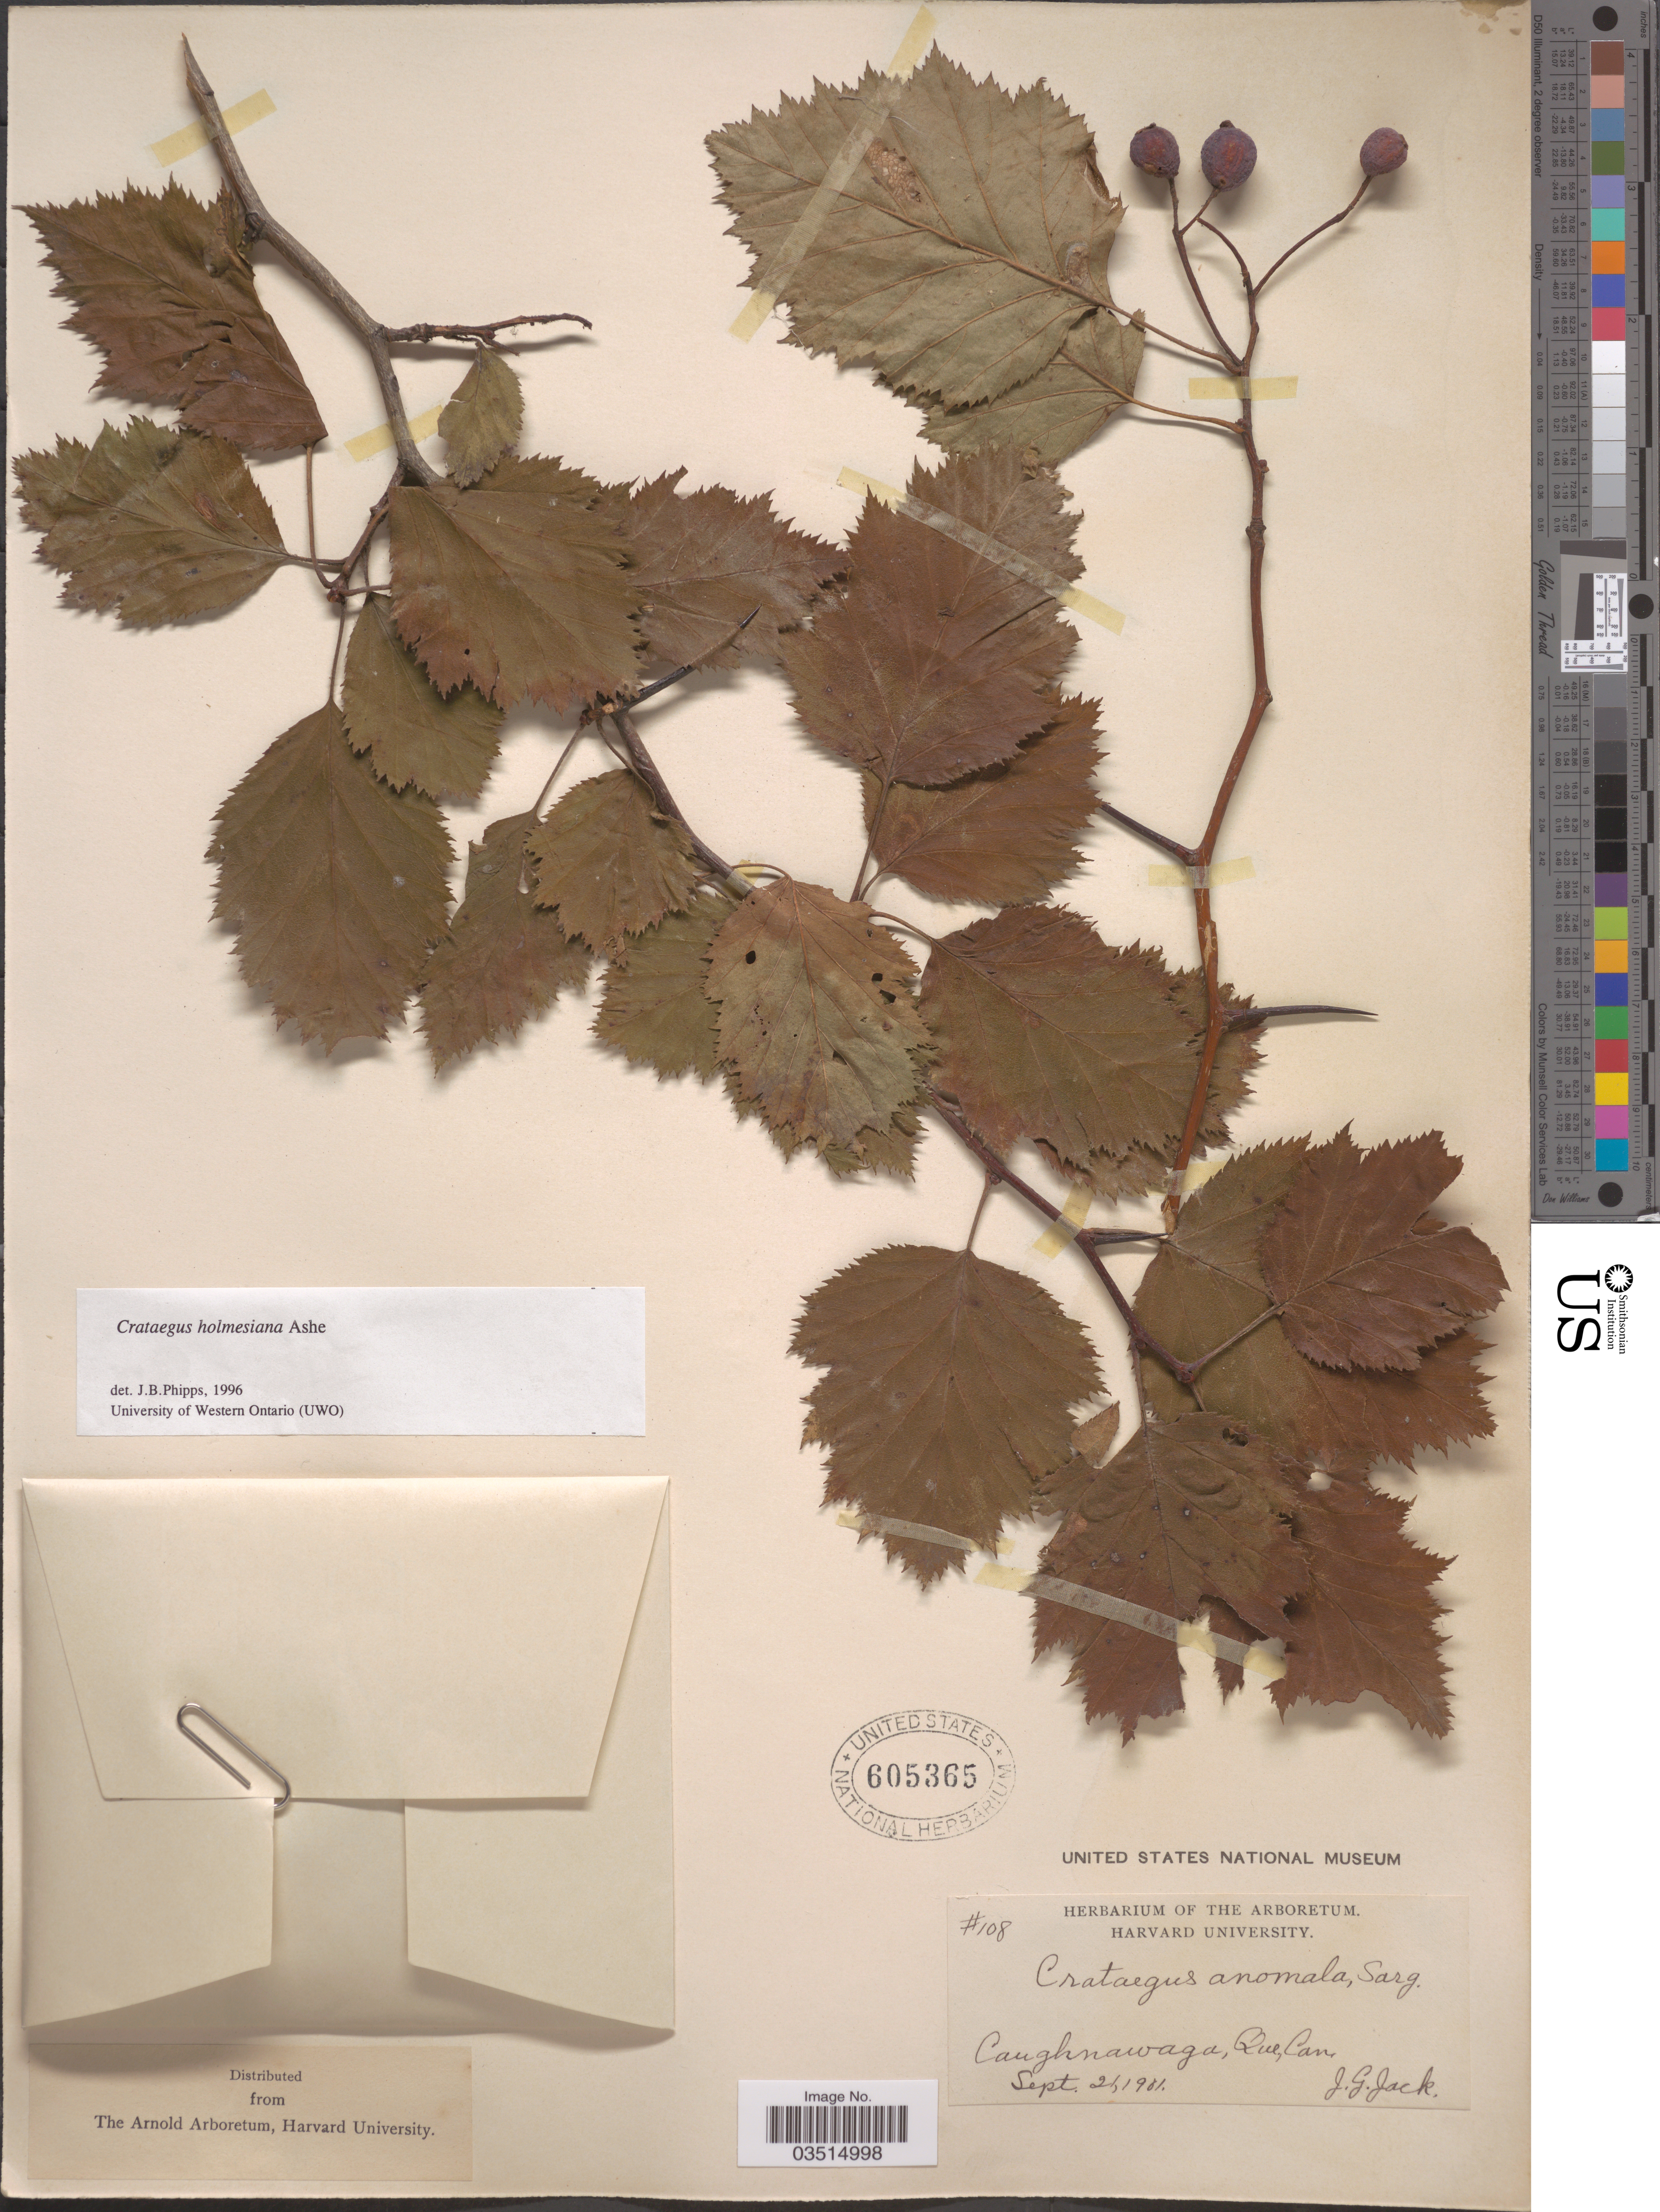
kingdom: Plantae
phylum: Tracheophyta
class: Magnoliopsida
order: Rosales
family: Rosaceae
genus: Crataegus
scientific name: Crataegus holmesiana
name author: Ashe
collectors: J. G. Jack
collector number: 108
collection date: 1981-09-21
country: Canada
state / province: Quebec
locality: Caughnawaga.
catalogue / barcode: US 605365